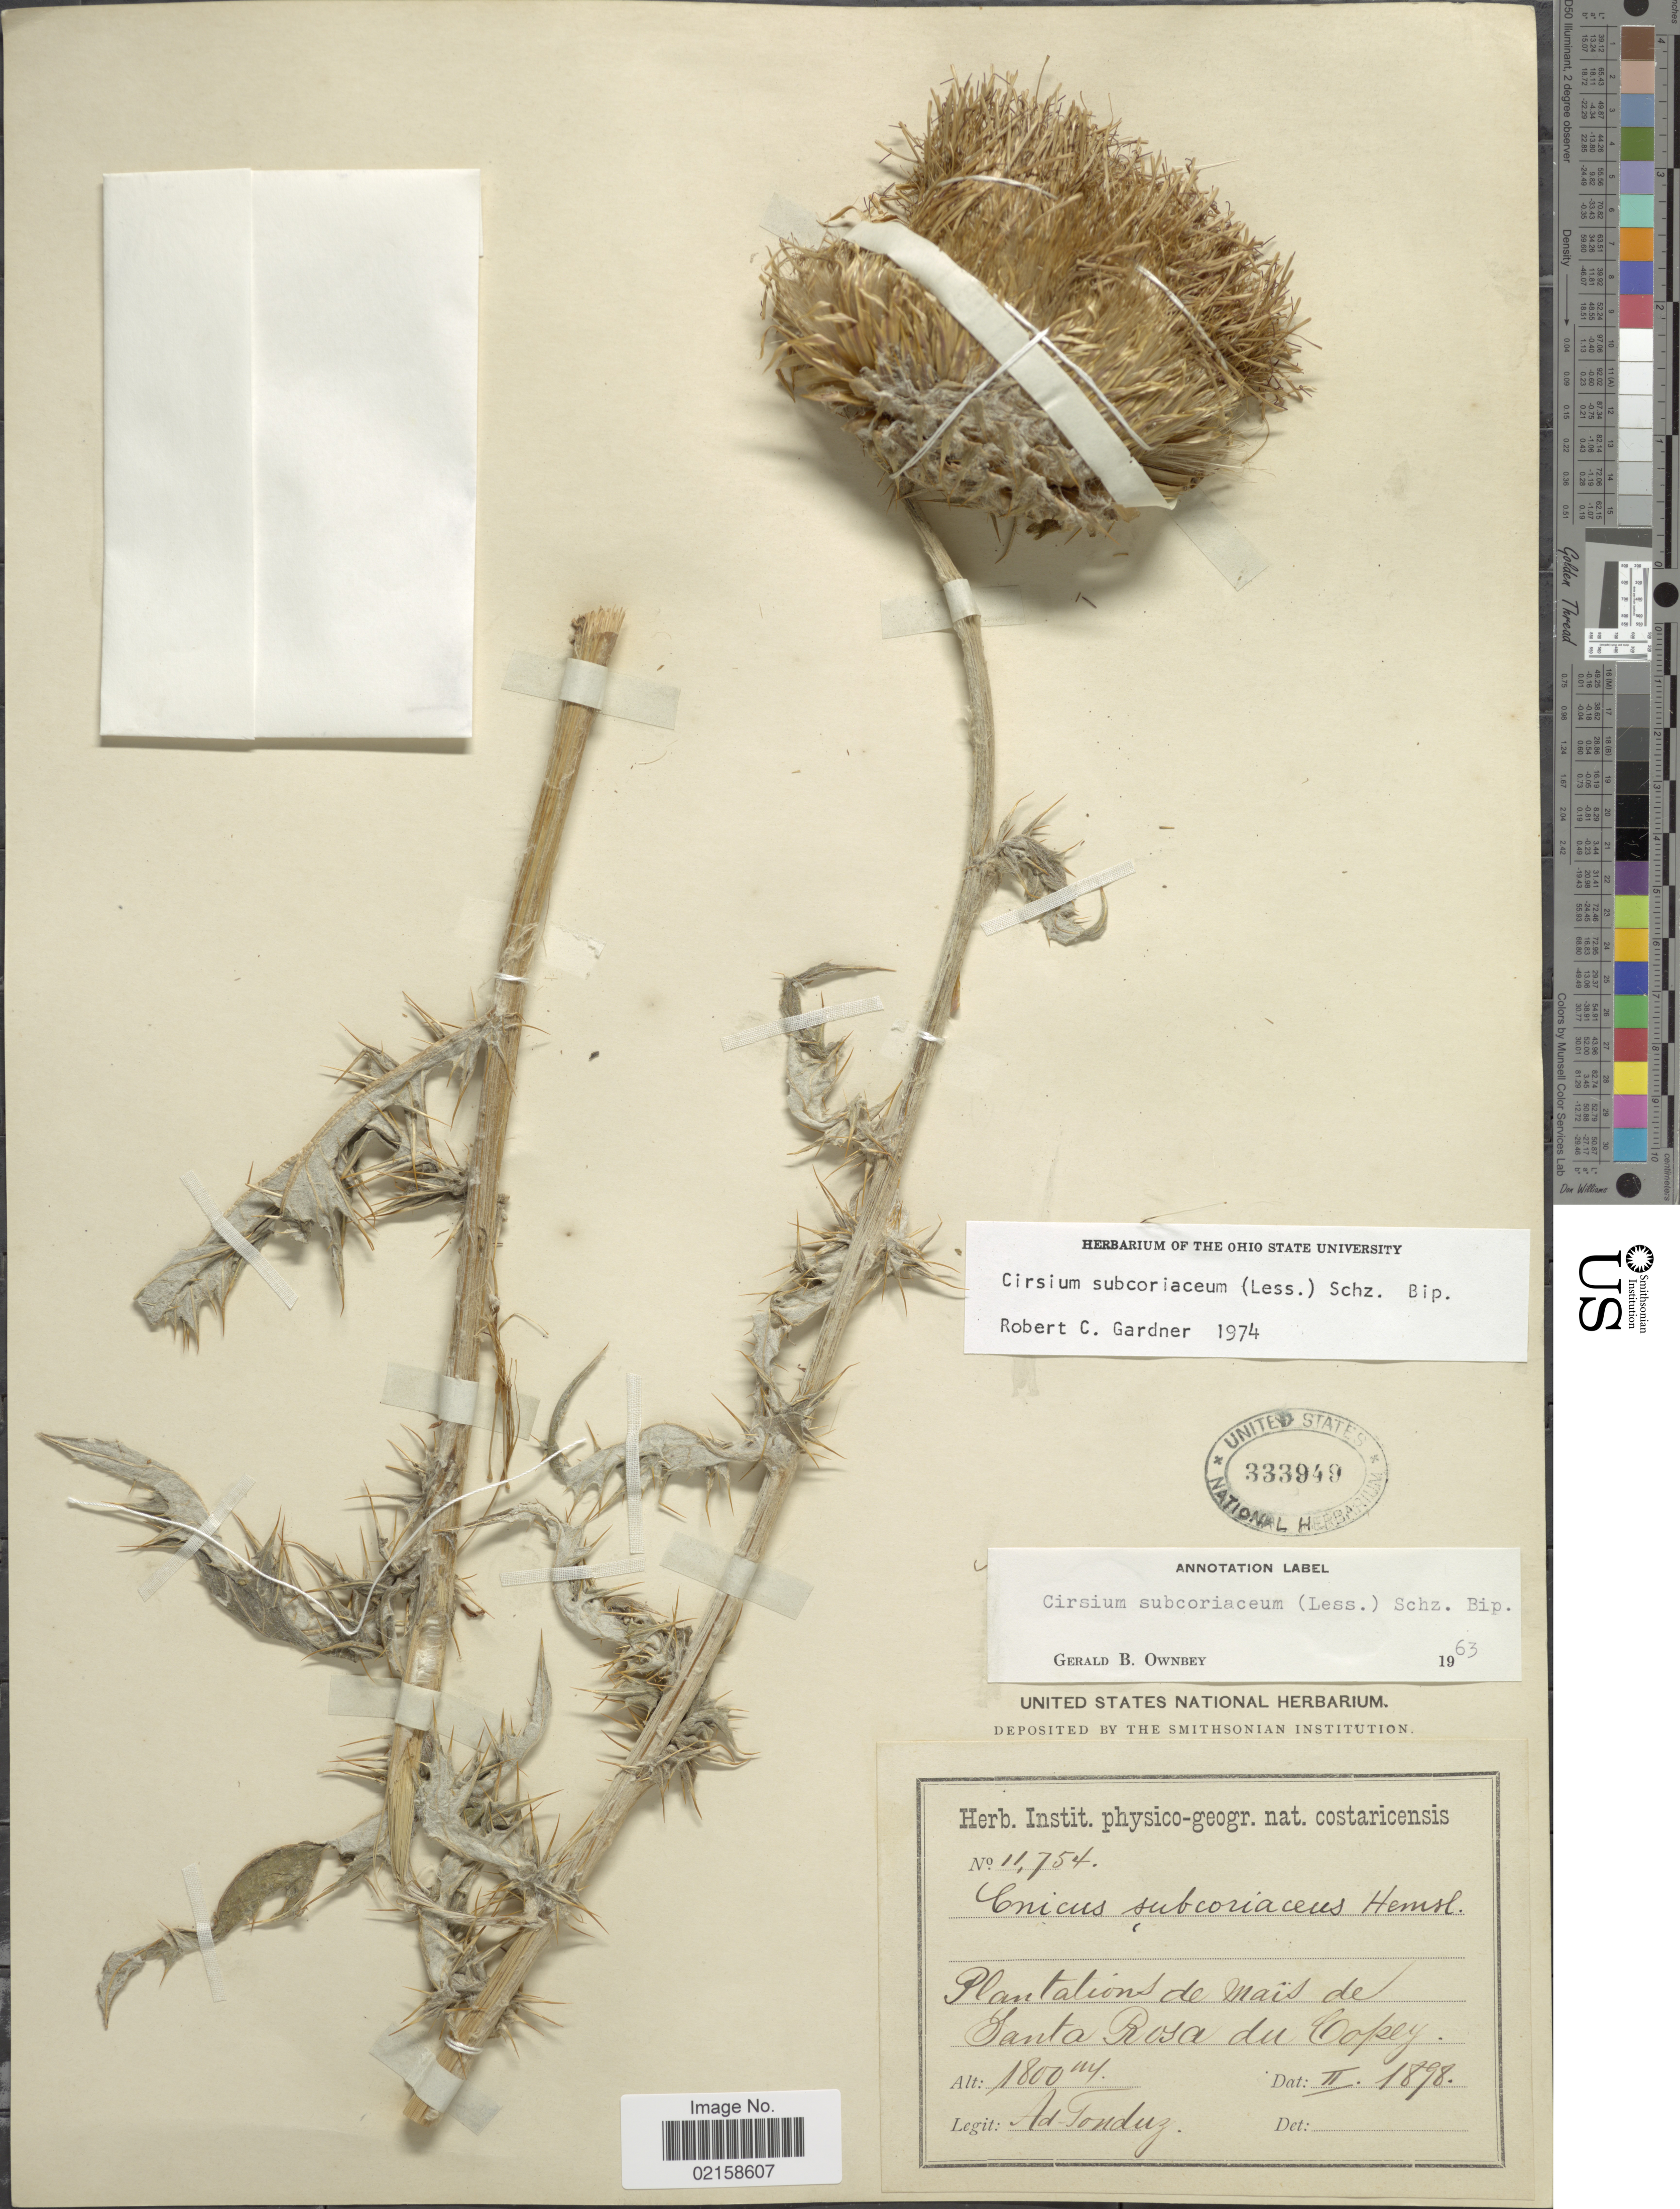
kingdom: Plantae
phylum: Tracheophyta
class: Magnoliopsida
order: Asterales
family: Asteraceae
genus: Cirsium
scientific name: Cirsium subcoriaceum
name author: (Less.) Sch. Bip.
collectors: A. Tonduz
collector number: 115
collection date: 1898-02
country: Costa Rica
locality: Plantations de mais de Santa Rosa du Copey.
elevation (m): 1800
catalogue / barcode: US 333949